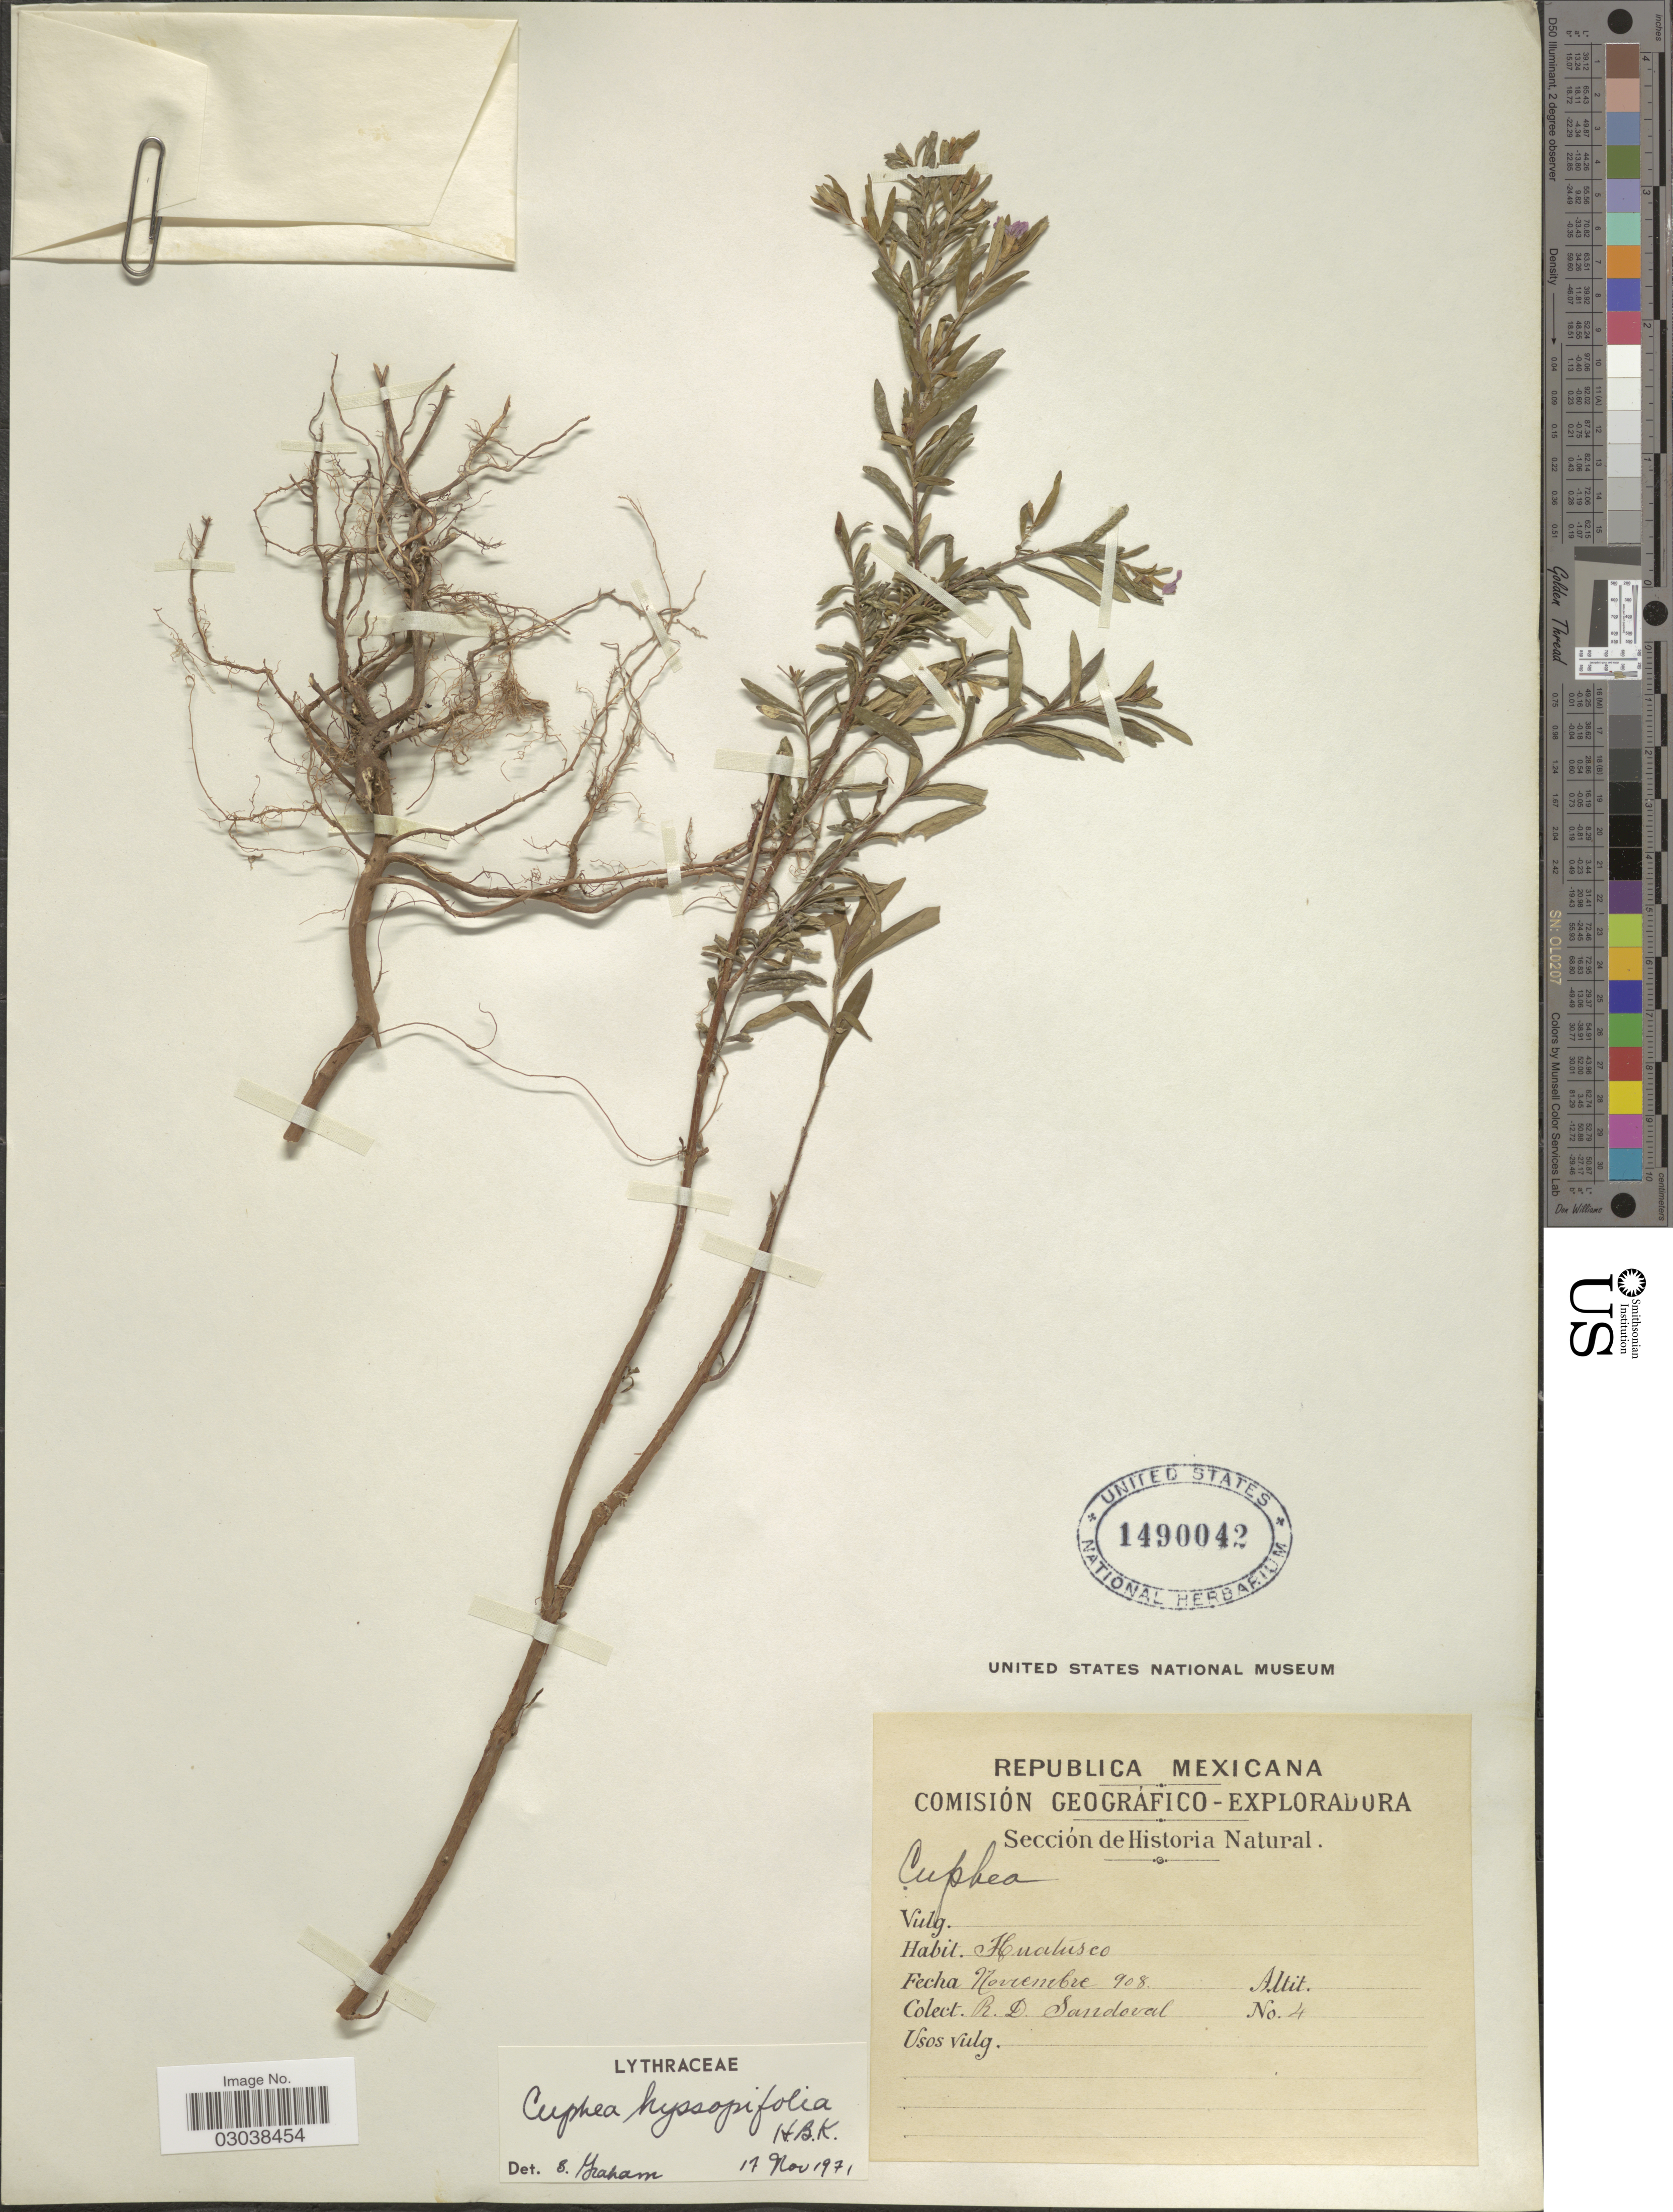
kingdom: Plantae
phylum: Tracheophyta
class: Magnoliopsida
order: Myrtales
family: Lythraceae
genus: Cuphea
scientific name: Cuphea hyssopifolia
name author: Kunth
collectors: R. D. Sandoval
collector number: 4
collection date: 1908-11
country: Mexico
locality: Huatusco.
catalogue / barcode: US 1490042